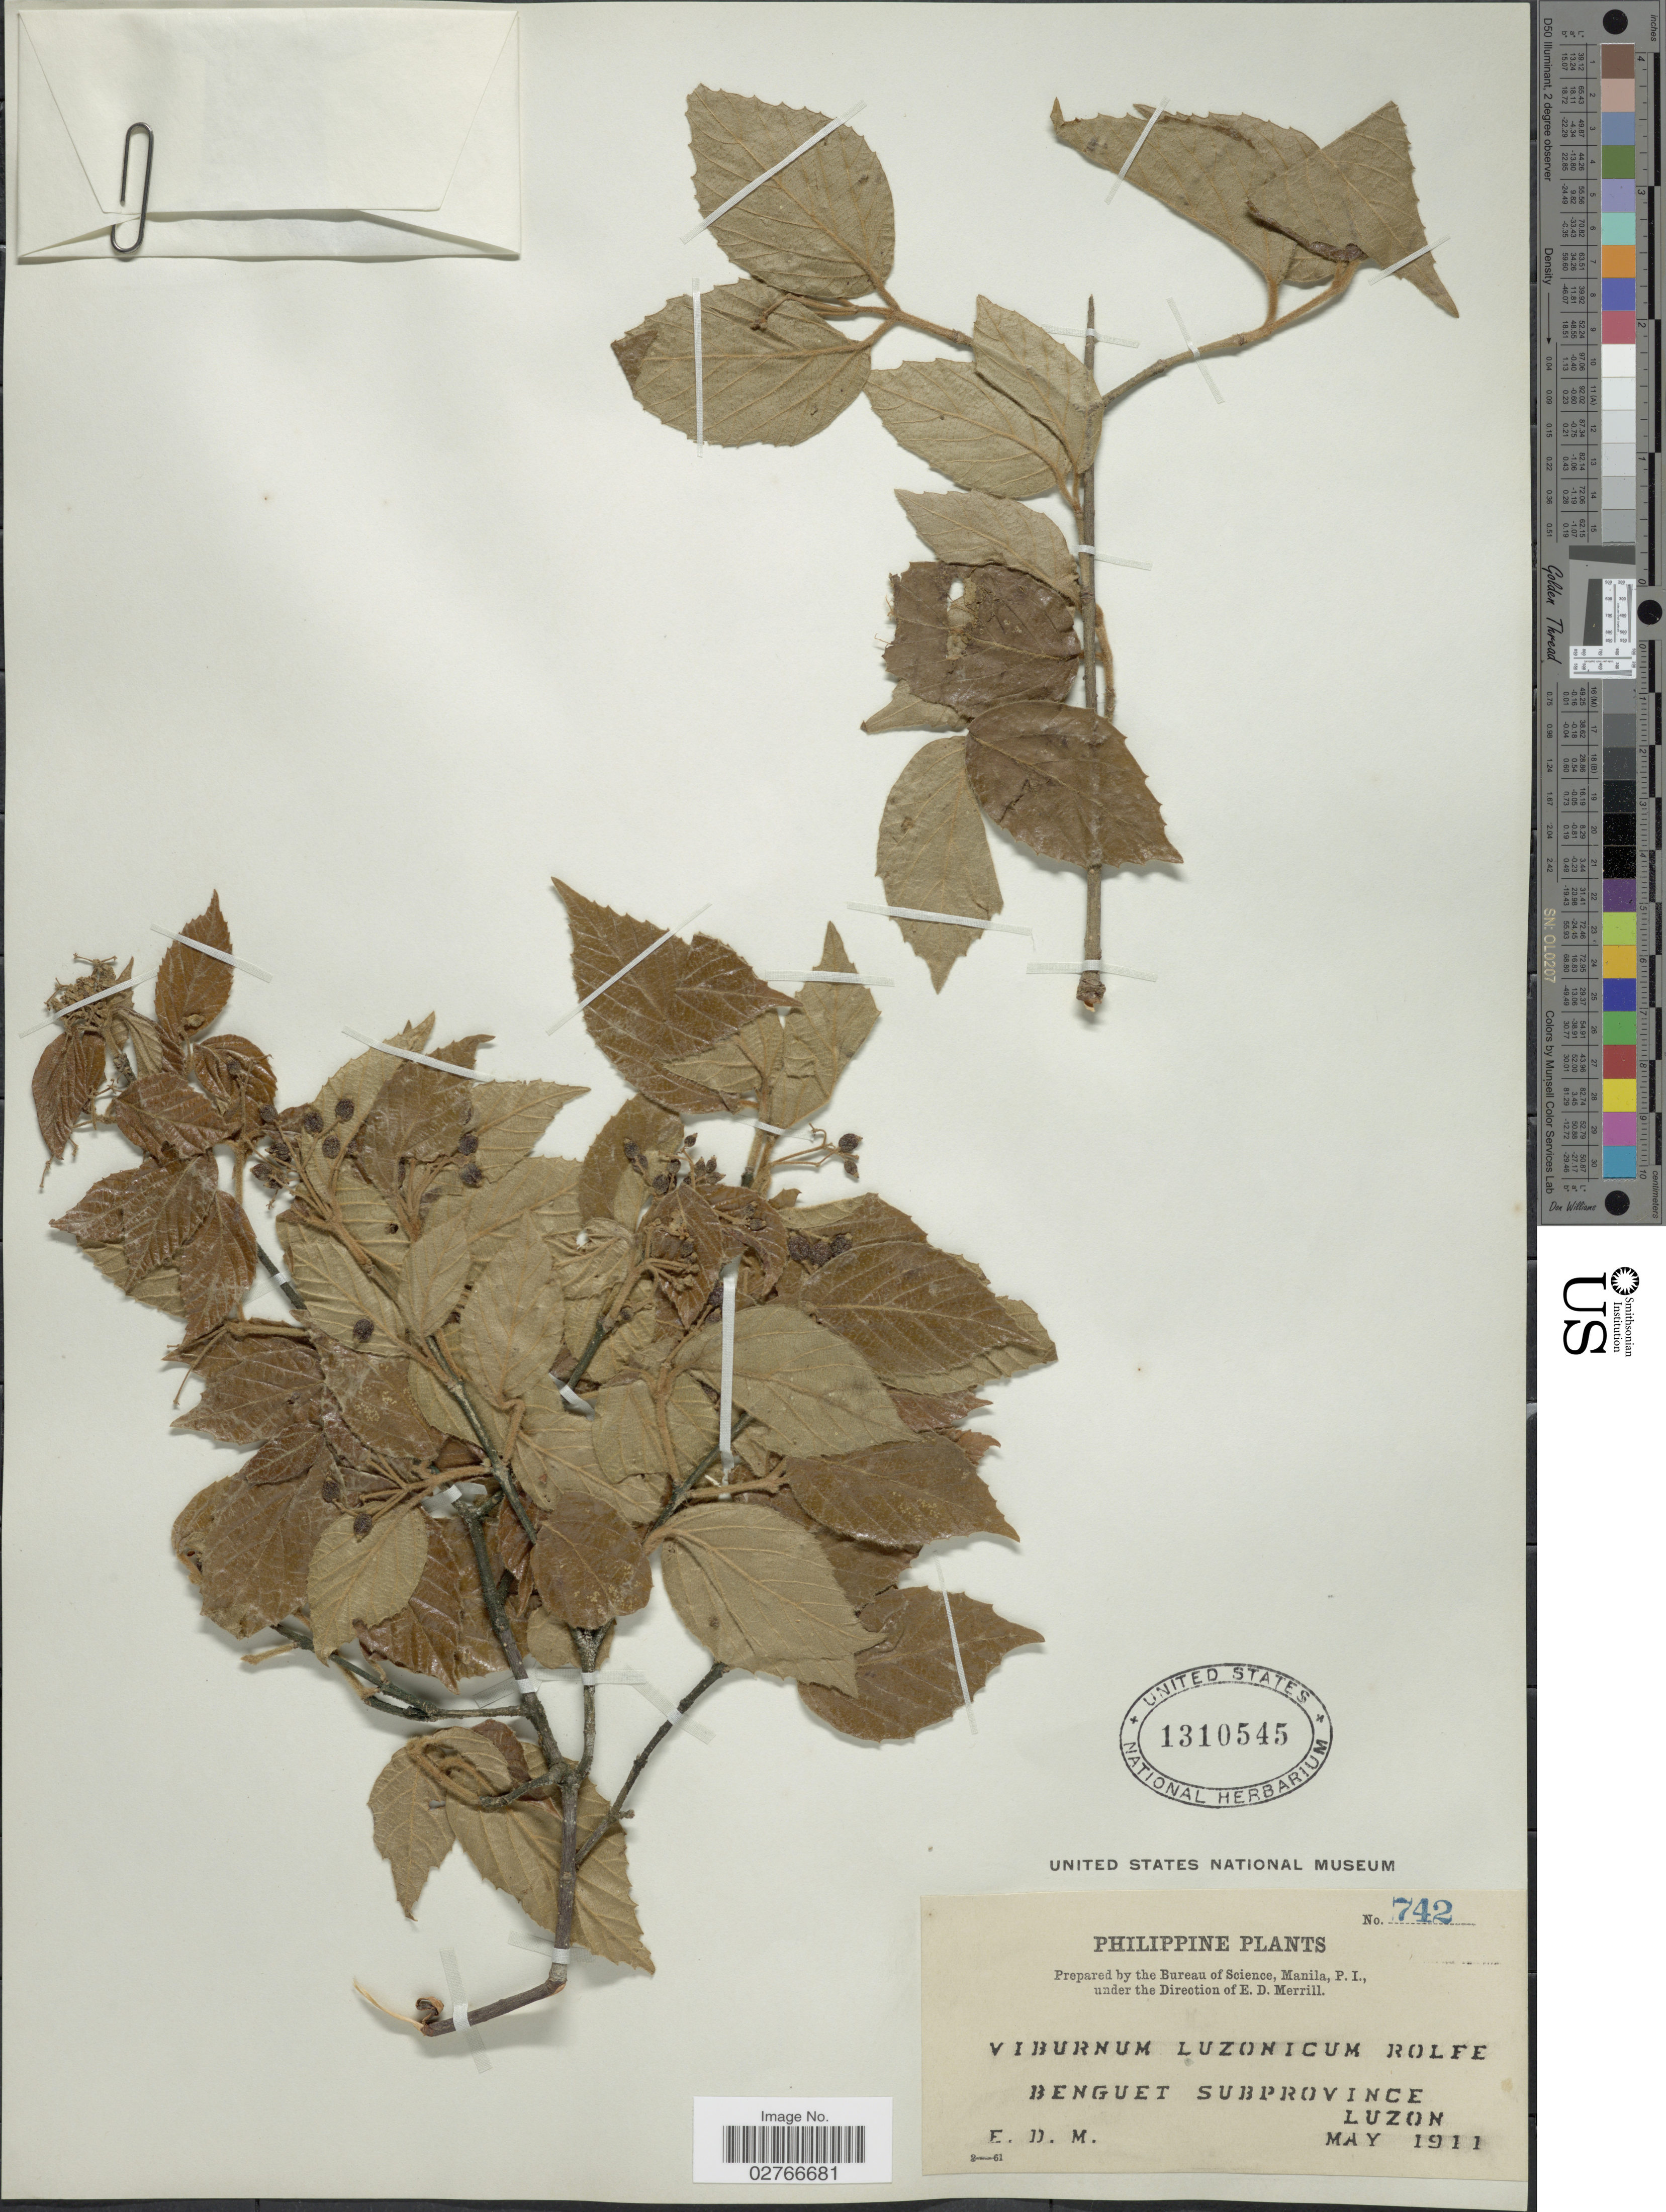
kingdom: Plantae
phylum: Tracheophyta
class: Magnoliopsida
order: Dipsacales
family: Viburnaceae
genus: Viburnum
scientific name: Viburnum luzonicum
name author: Rolfe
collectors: E. D. Merrill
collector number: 742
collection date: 1911-05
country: Philippines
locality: Benguet Subprovince. Luzon.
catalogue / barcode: US 1310545